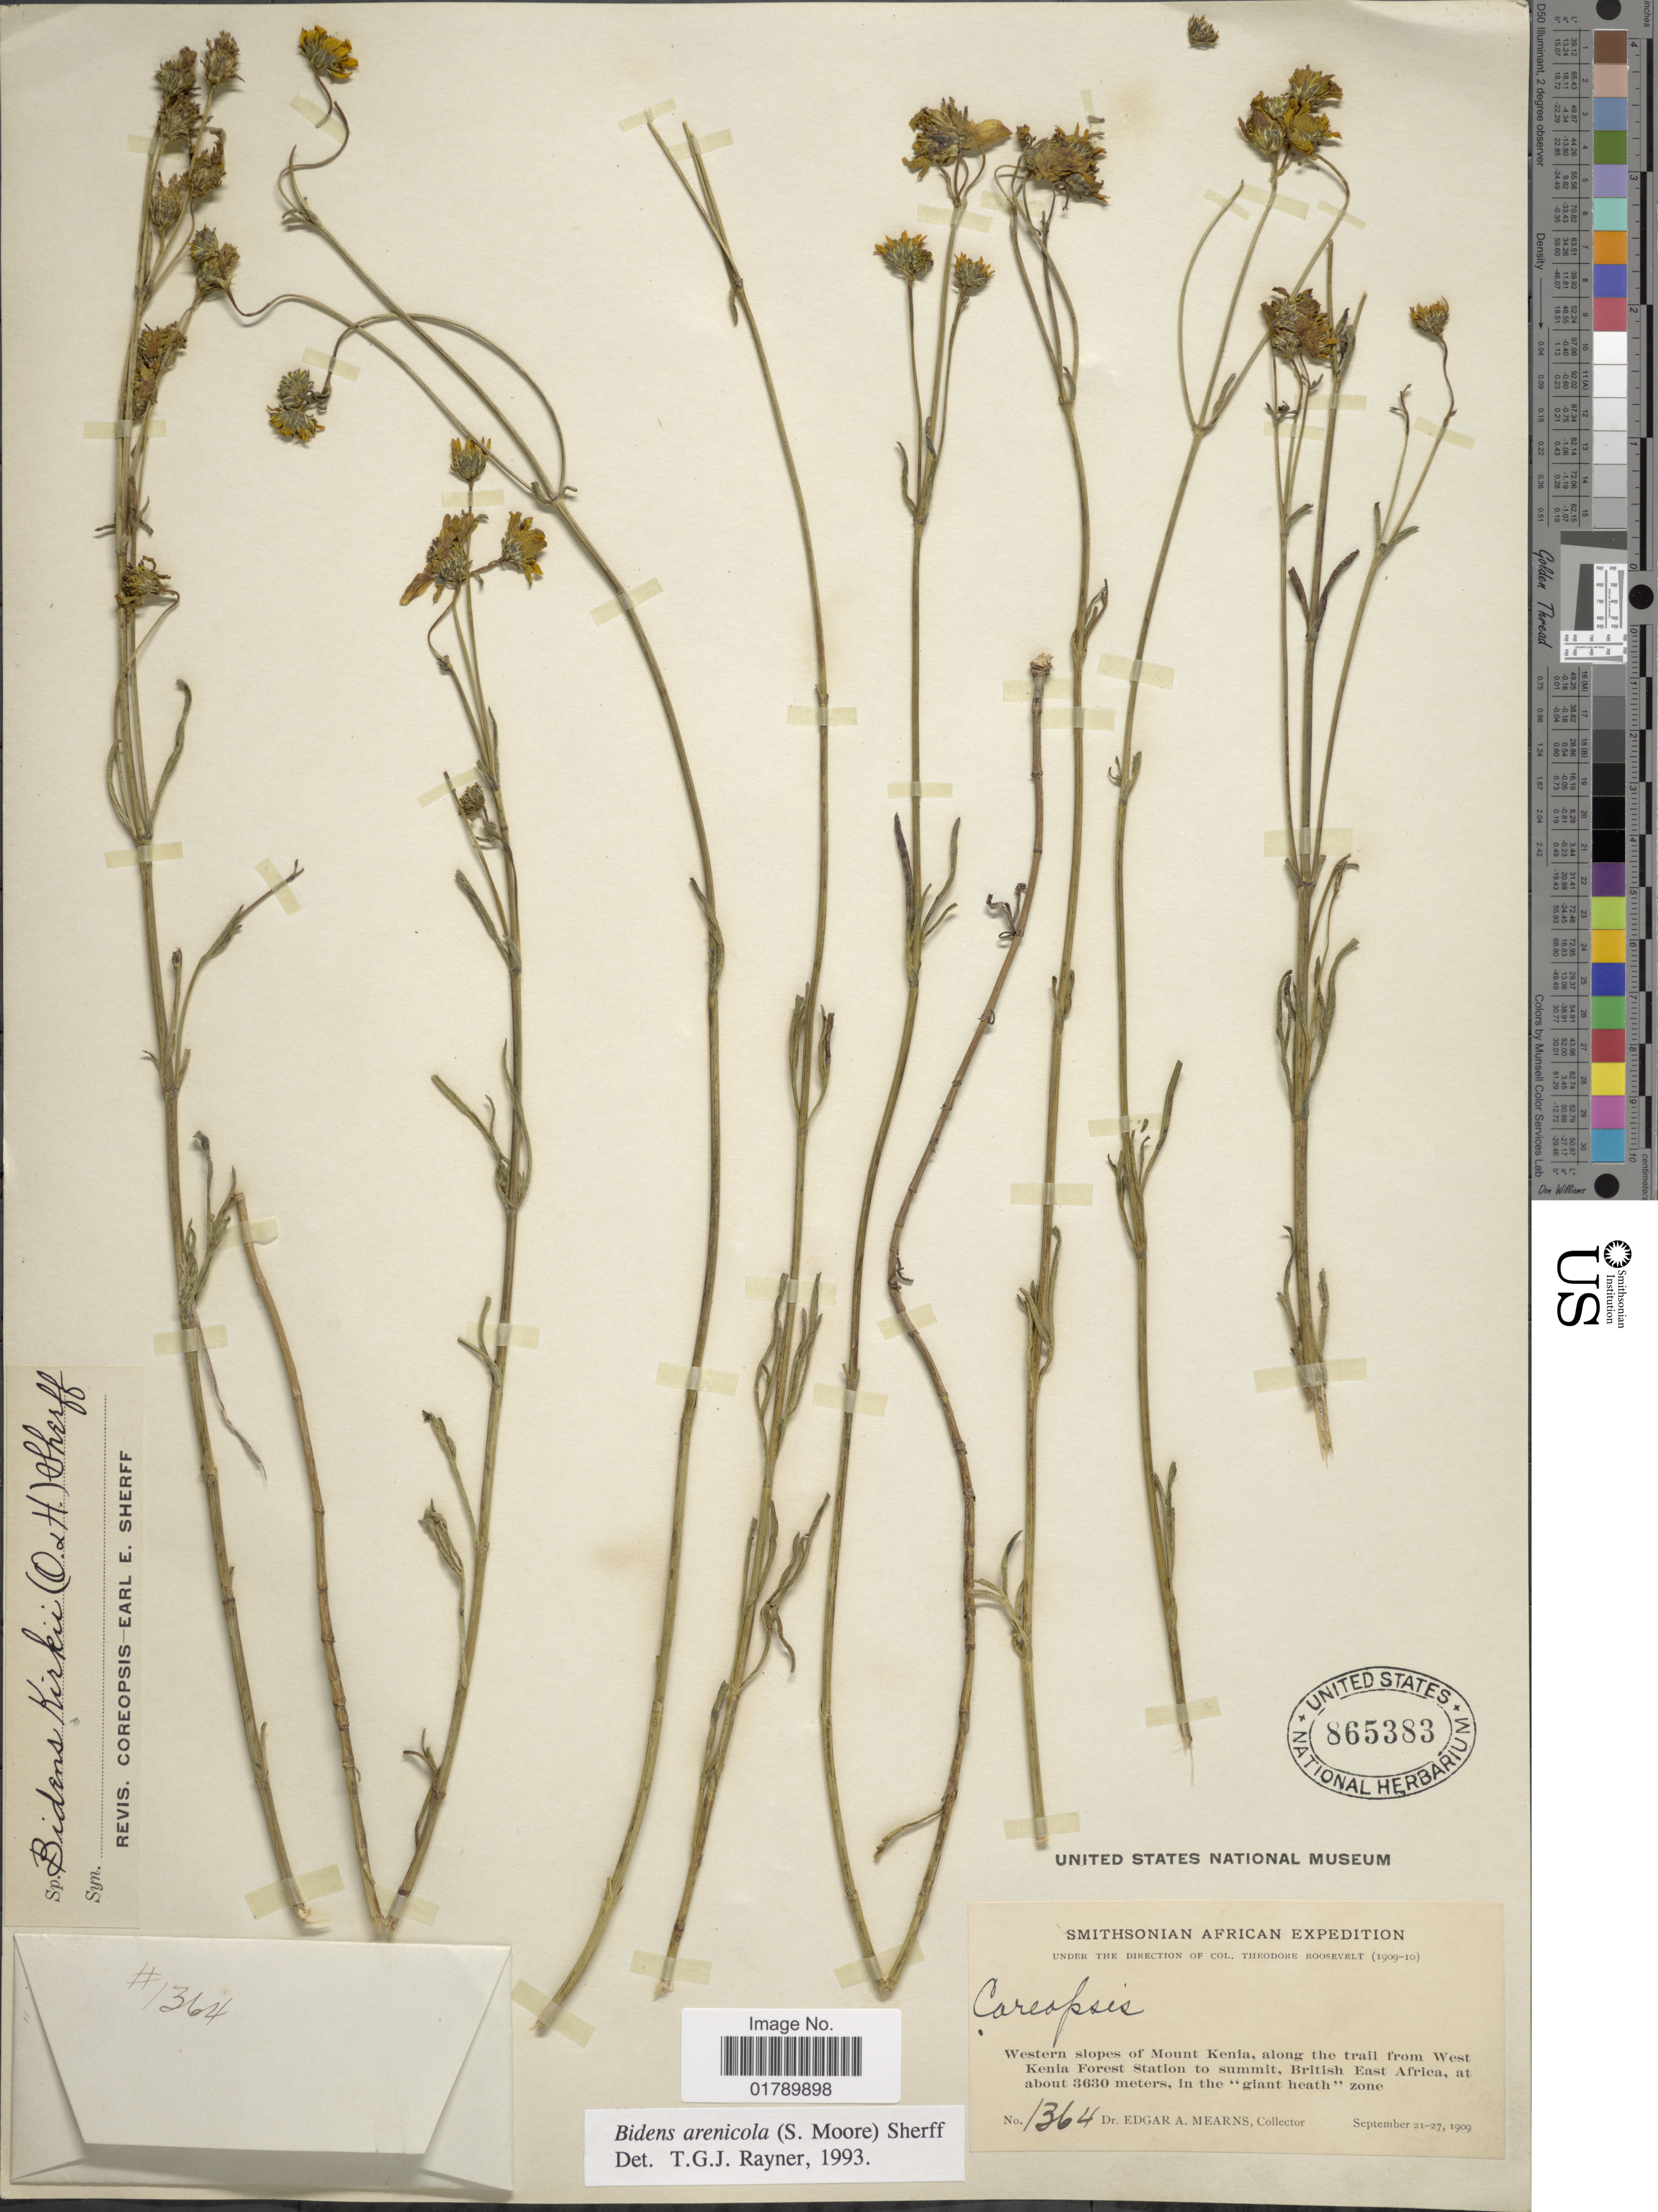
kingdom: Plantae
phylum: Tracheophyta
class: Magnoliopsida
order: Asterales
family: Asteraceae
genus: Bidens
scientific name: Bidens arenicola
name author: (S. Moore) Sherff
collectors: E. A. Mearns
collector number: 1364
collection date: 1909-09-21/1909-09-27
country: Kenya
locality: Western slpes of Mount Kenia, along trail from West Kenia Forest Station to summit, Brittish Wast Africa,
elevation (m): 3630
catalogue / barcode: US 865383